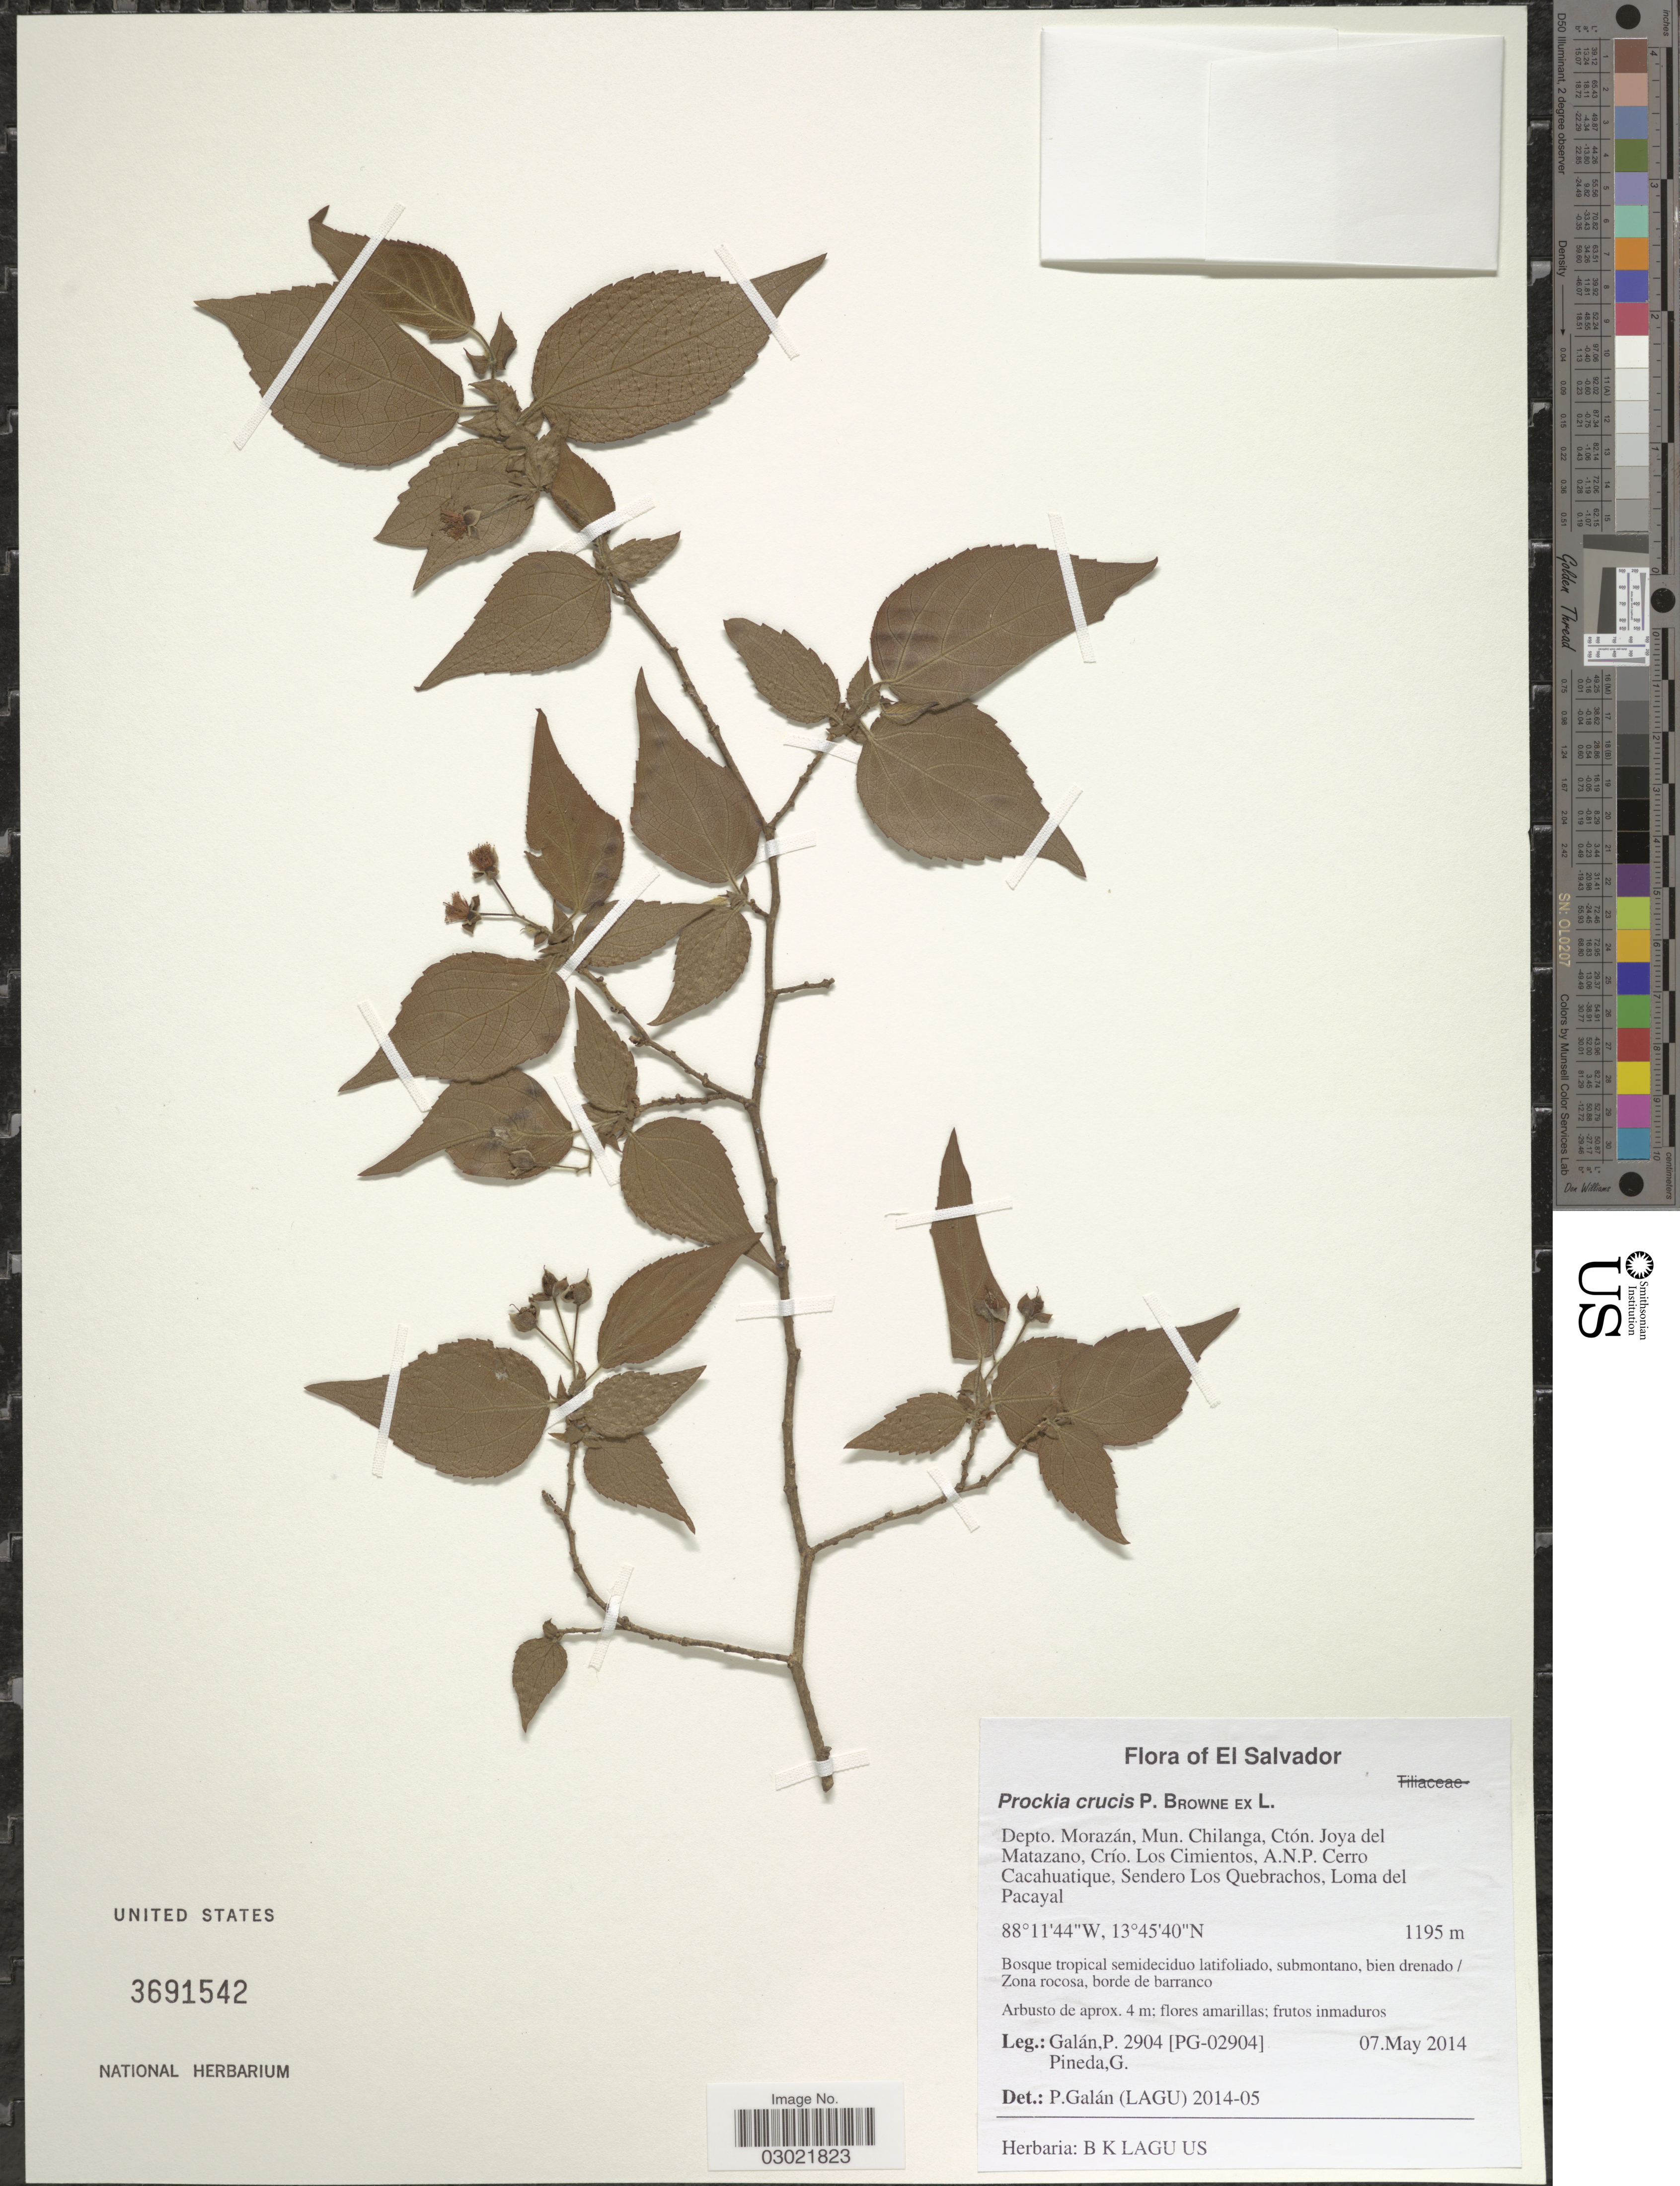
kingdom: Plantae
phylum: Tracheophyta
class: Magnoliopsida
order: Malpighiales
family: Salicaceae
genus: Prockia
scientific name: Prockia crucis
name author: P. Browne ex L.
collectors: P. Galan & G. Pineda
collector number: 2904 (PG-02904)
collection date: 2014-05-07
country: Honduras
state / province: Fco. Morazán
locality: Depto. Morazán, Mun. Chilanga, Ctón. Joya del Matazano, Crío. Los Cimientos, A.N.P. Cerro Cacahuatique, Sendero Los Quebrachos, Loma del Pacayal.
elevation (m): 1195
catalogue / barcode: US 3691542